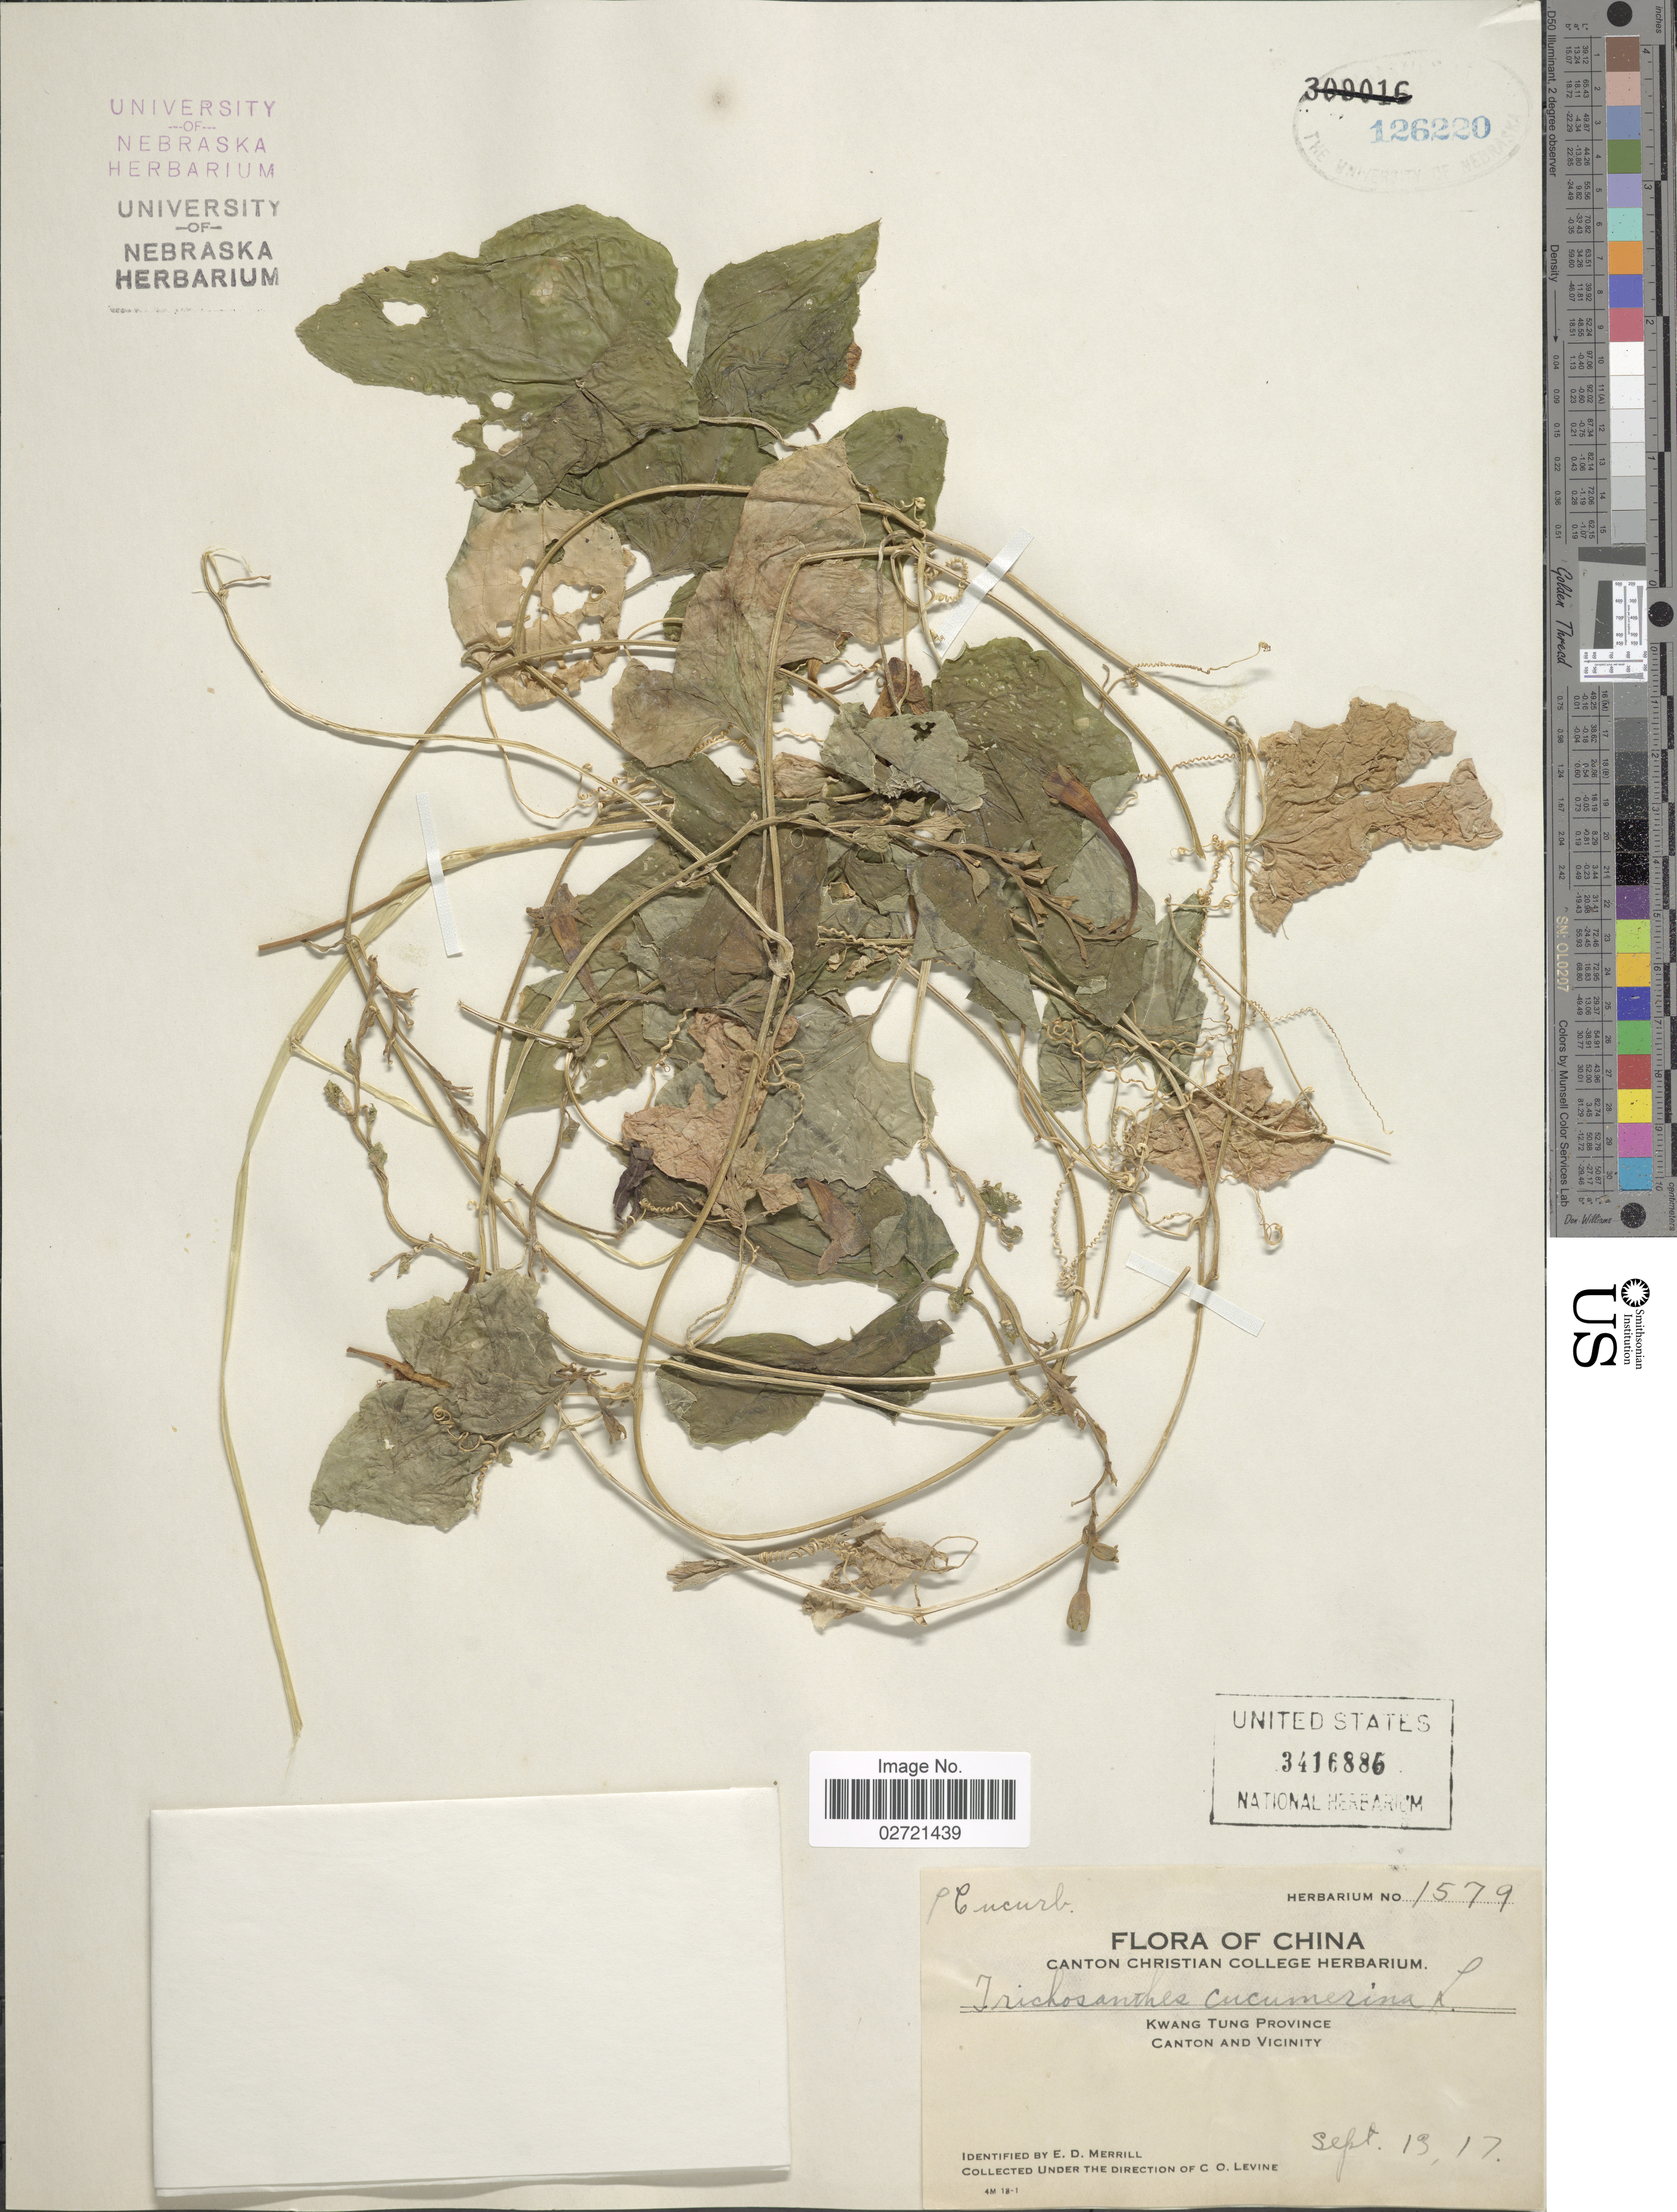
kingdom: Plantae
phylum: Tracheophyta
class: Magnoliopsida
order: Cucurbitales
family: Cucurbitaceae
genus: Trichosanthes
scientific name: Trichosanthes cucumerina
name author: L.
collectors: C. O. Levine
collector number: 1579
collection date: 1917-09-13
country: China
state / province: Guangdong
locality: Kwang Tung Province, Canton and Vicinity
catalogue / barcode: US 3416886